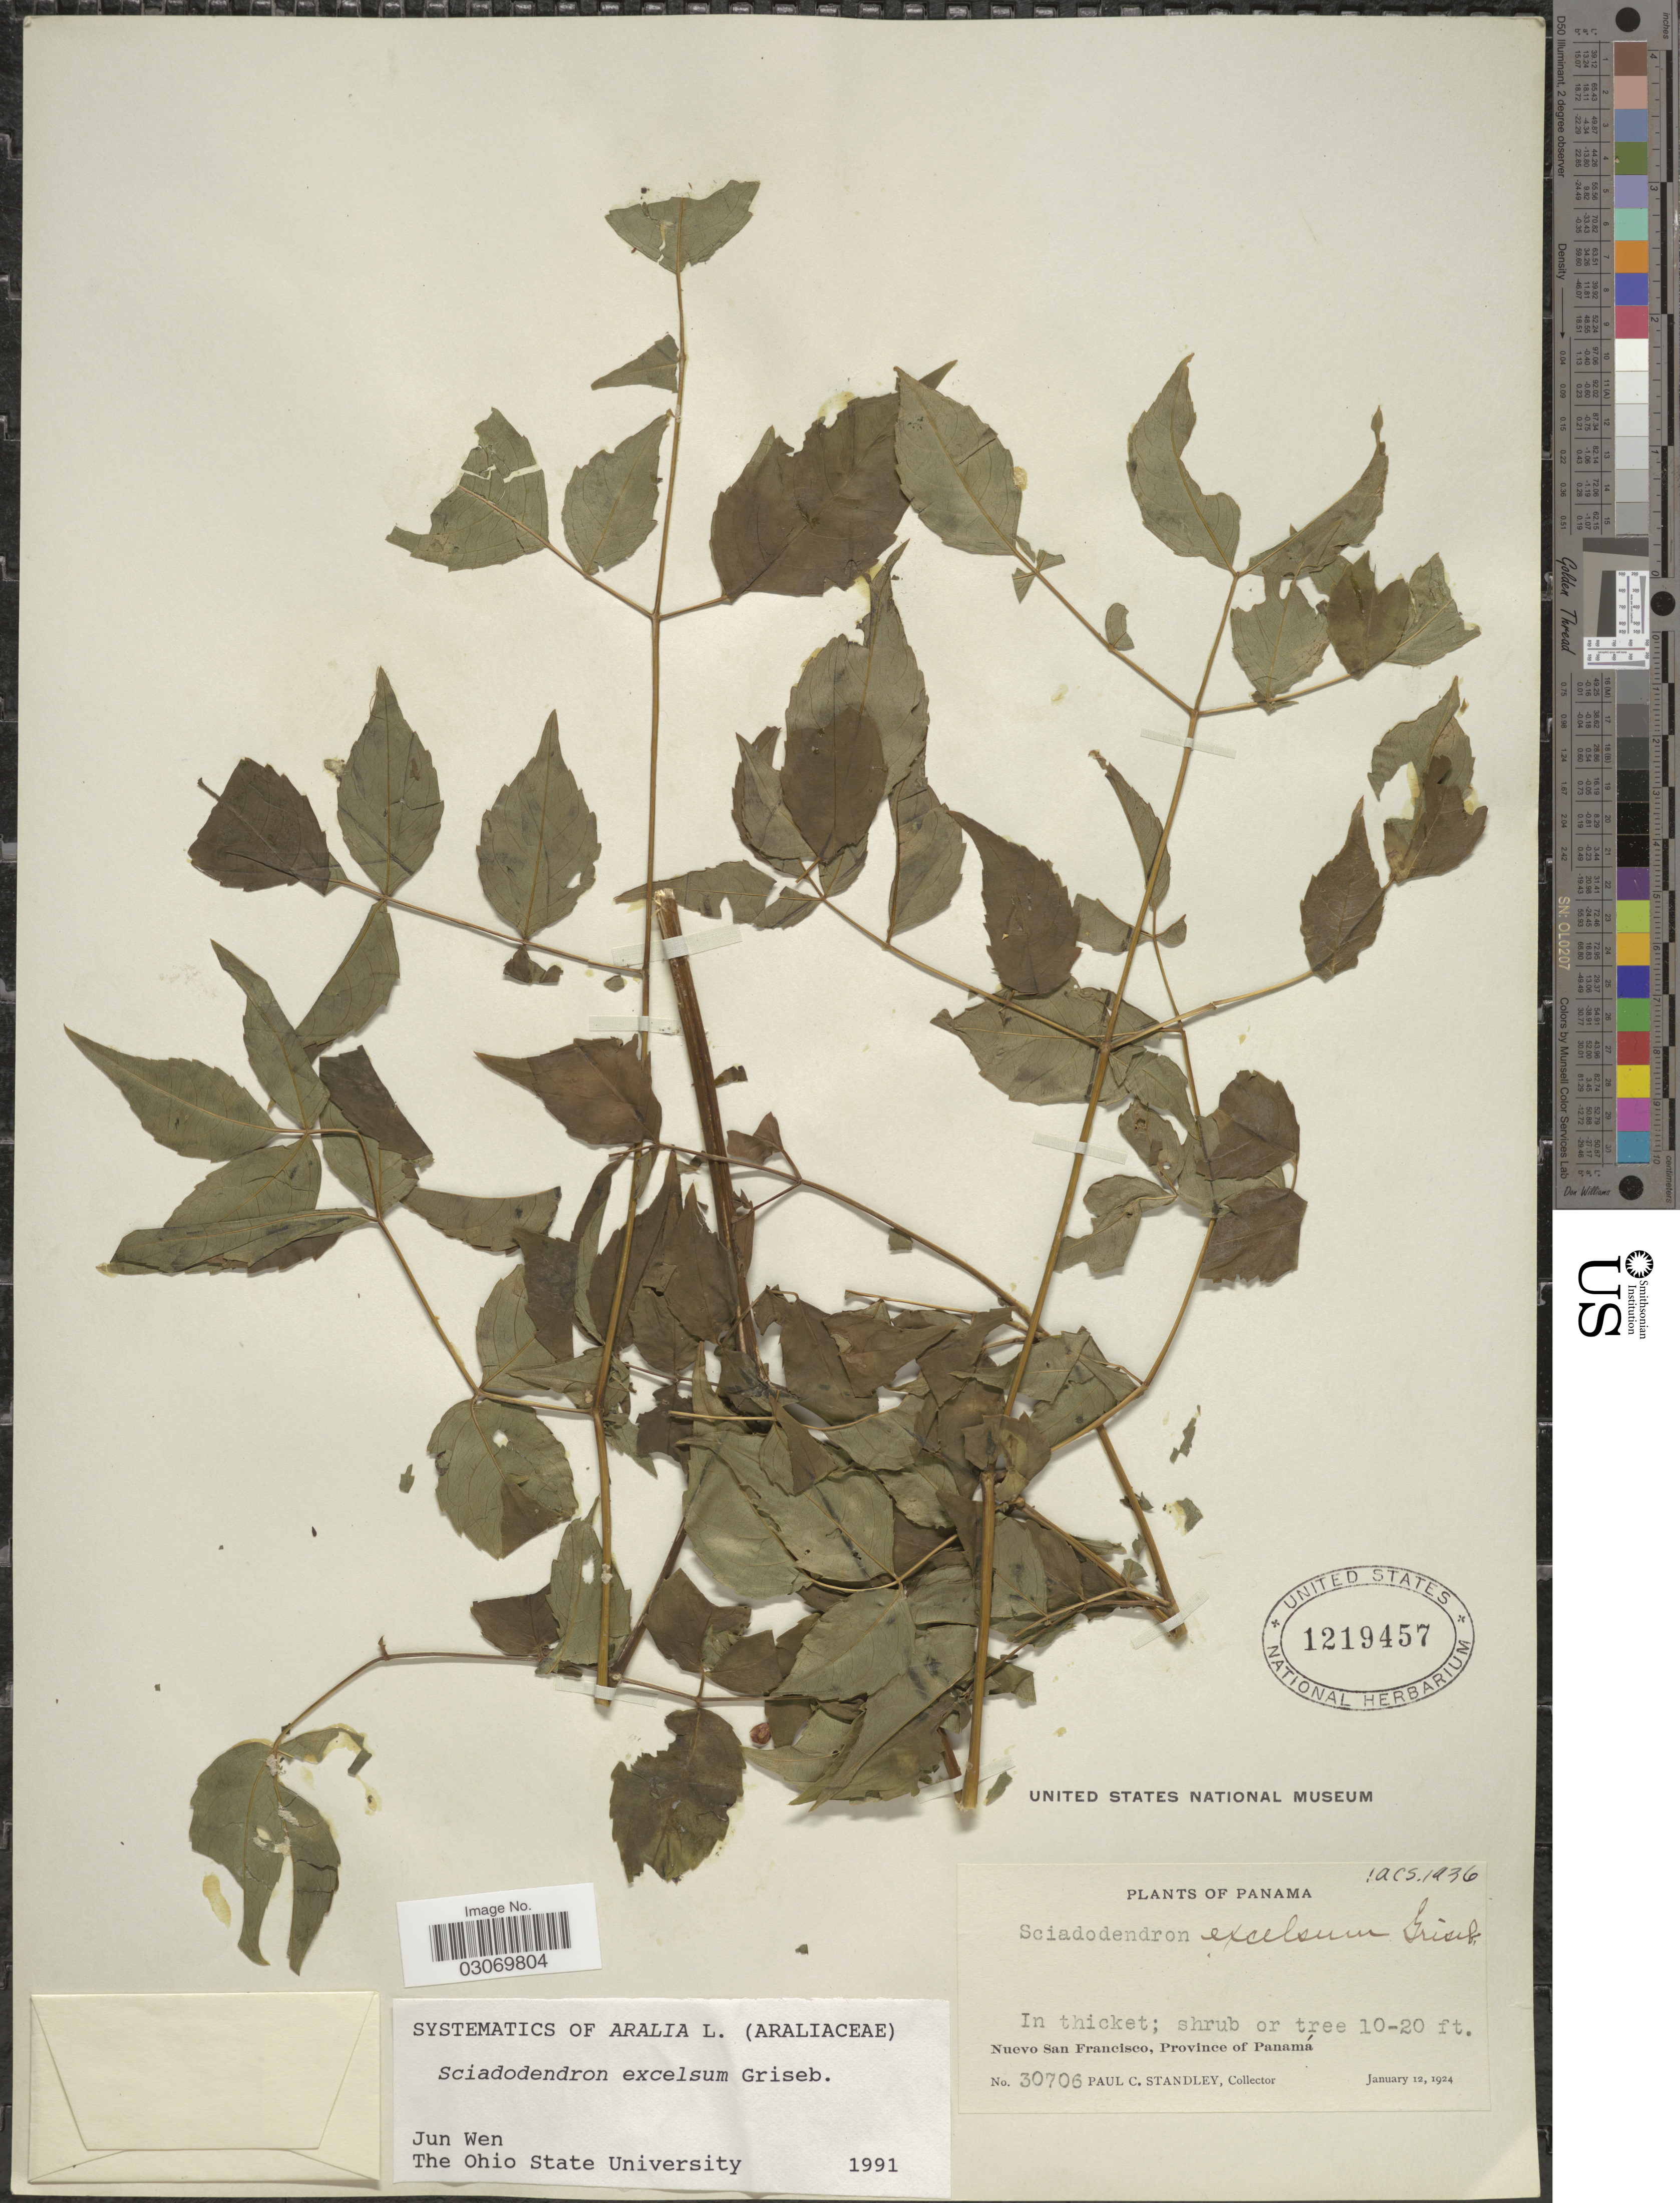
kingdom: Plantae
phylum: Tracheophyta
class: Magnoliopsida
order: Apiales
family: Araliaceae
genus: Sciadodendron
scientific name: Sciadodendron sp.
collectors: P. C. Standley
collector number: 30706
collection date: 1924-01-12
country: Panama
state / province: Panamá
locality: Nuevo San Francisco, Province of Panamá.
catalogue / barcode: US 1219457